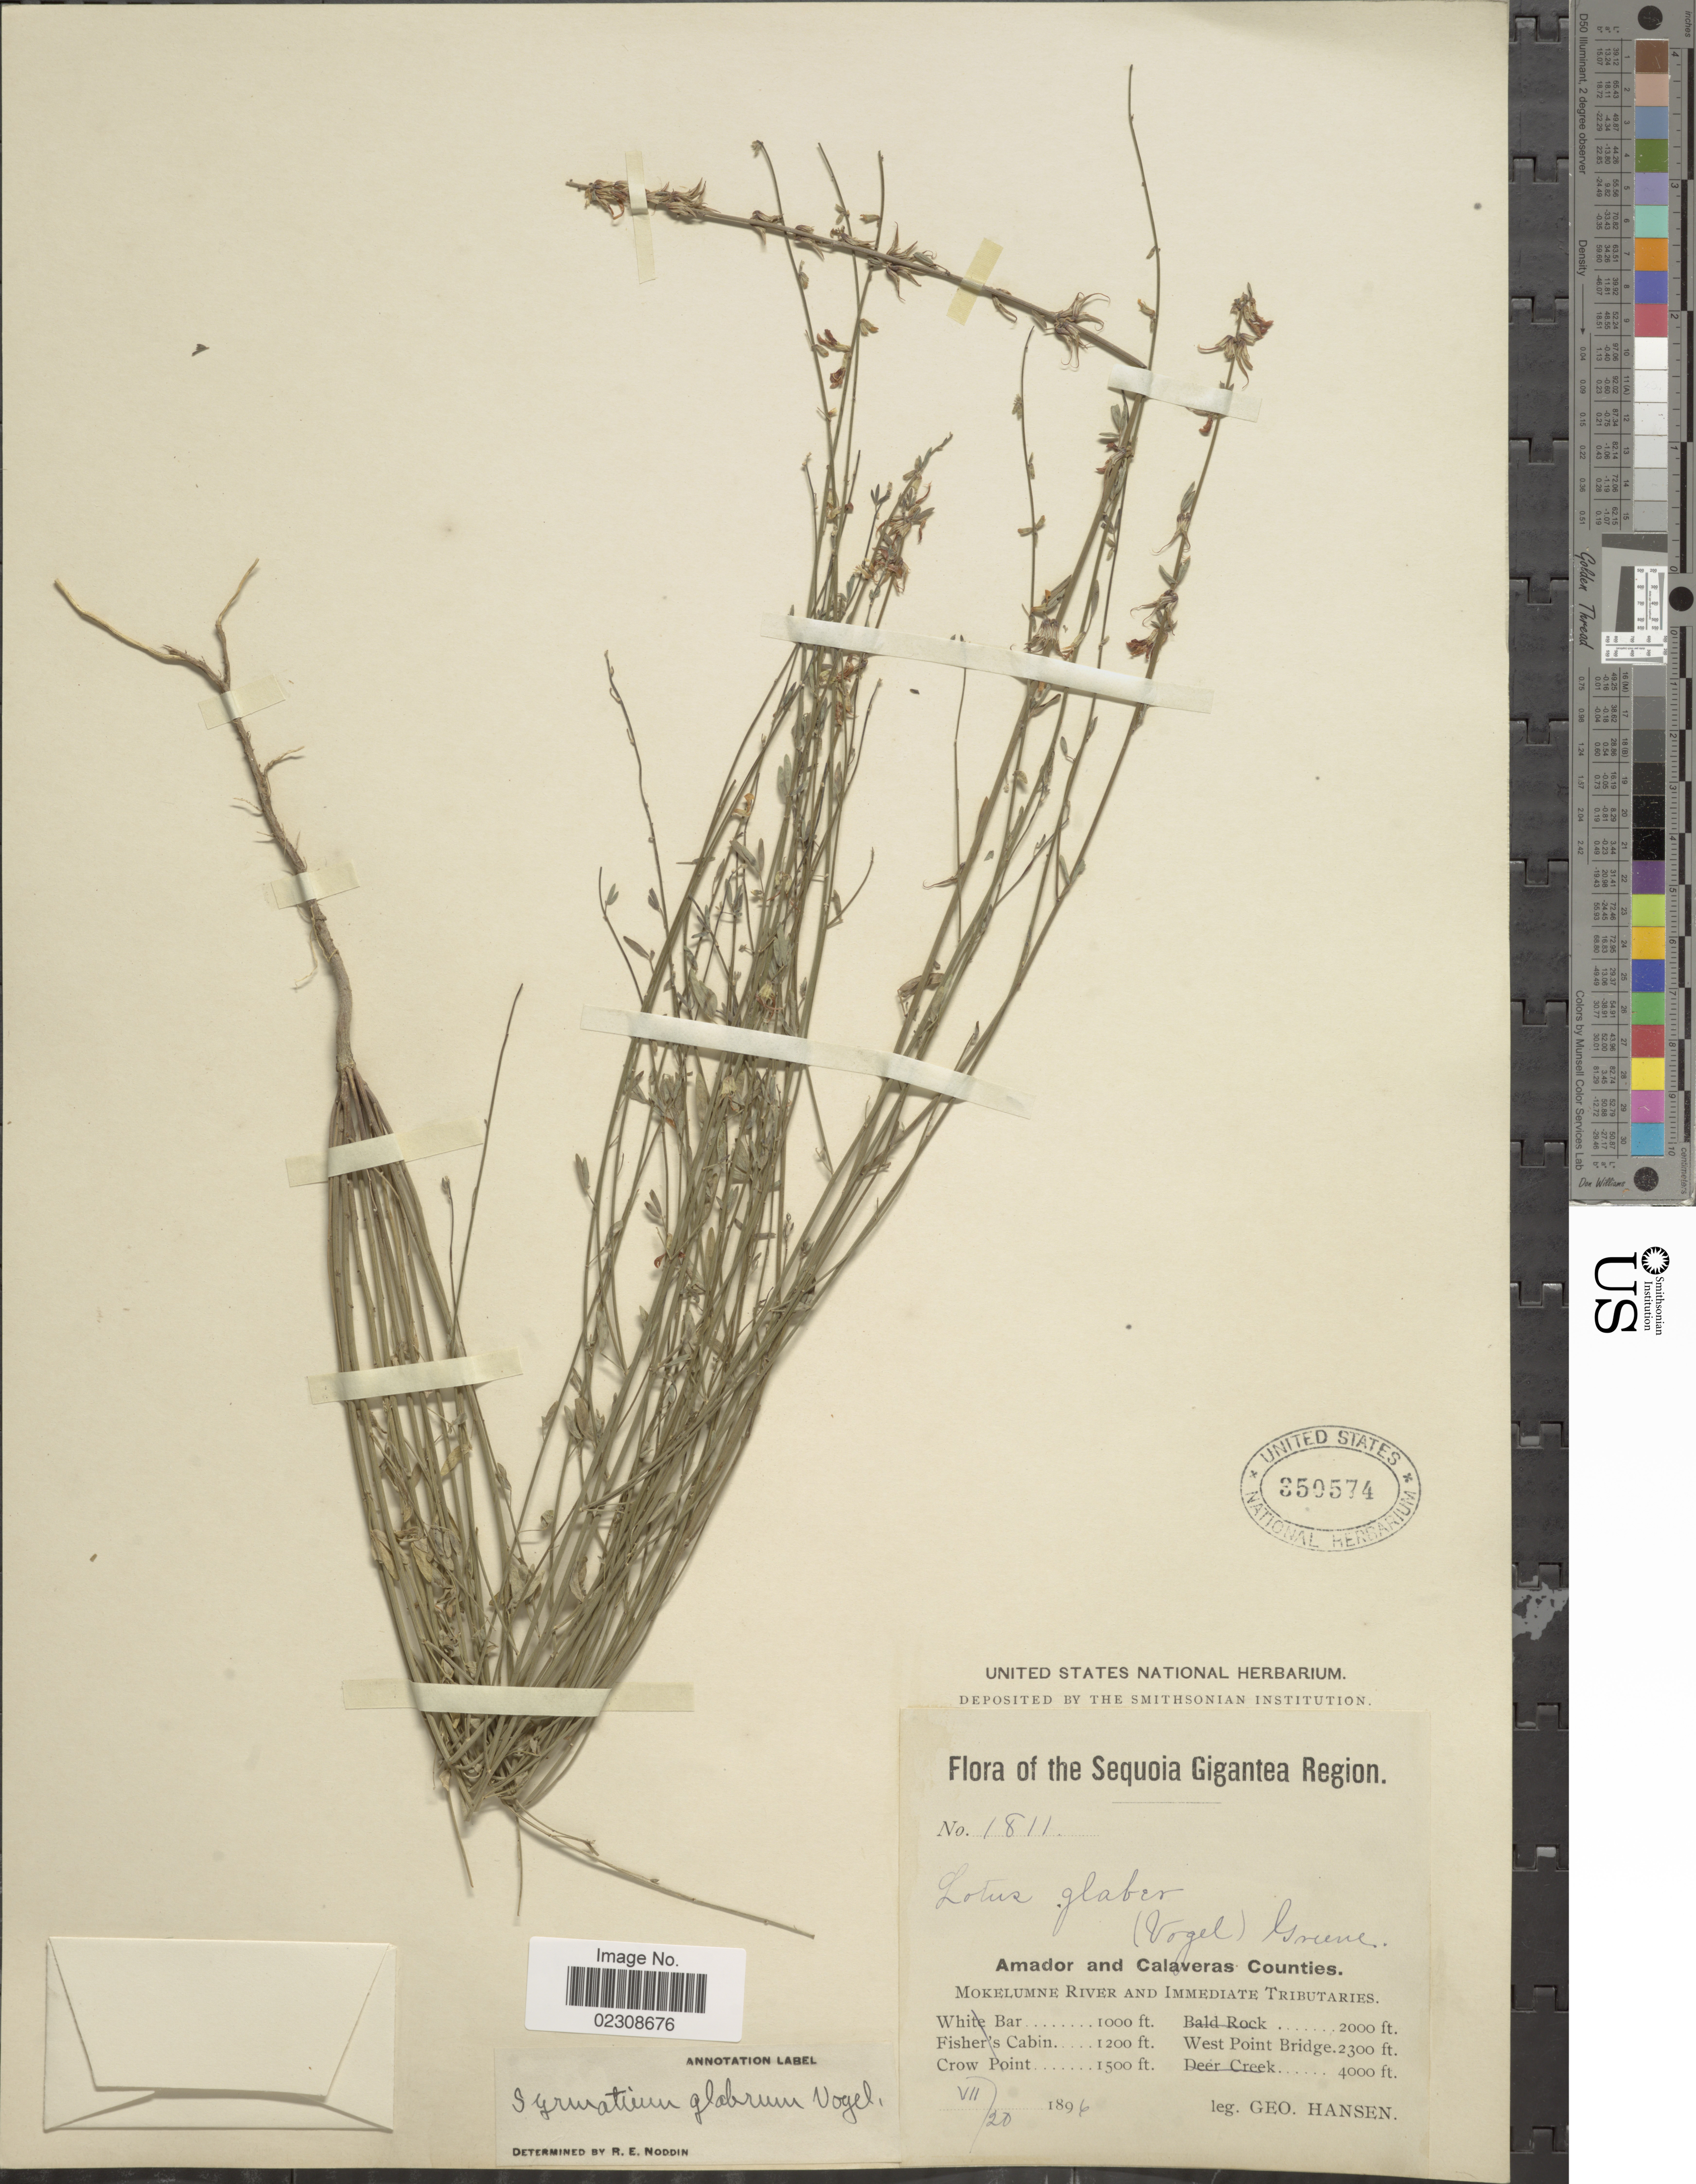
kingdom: Plantae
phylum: Tracheophyta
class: Magnoliopsida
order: Fabales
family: Fabaceae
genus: Syrmatium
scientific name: Syrmatium glabrum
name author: Vogel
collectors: G. Hansen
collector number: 1811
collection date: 1896-07-20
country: United States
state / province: California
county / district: Calaveras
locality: The Sequoia Gigantea Region. Amador and Calaveras Counties. Mokelumne River and Immediate Tributaries. Crow Point.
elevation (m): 457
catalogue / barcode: US 350574